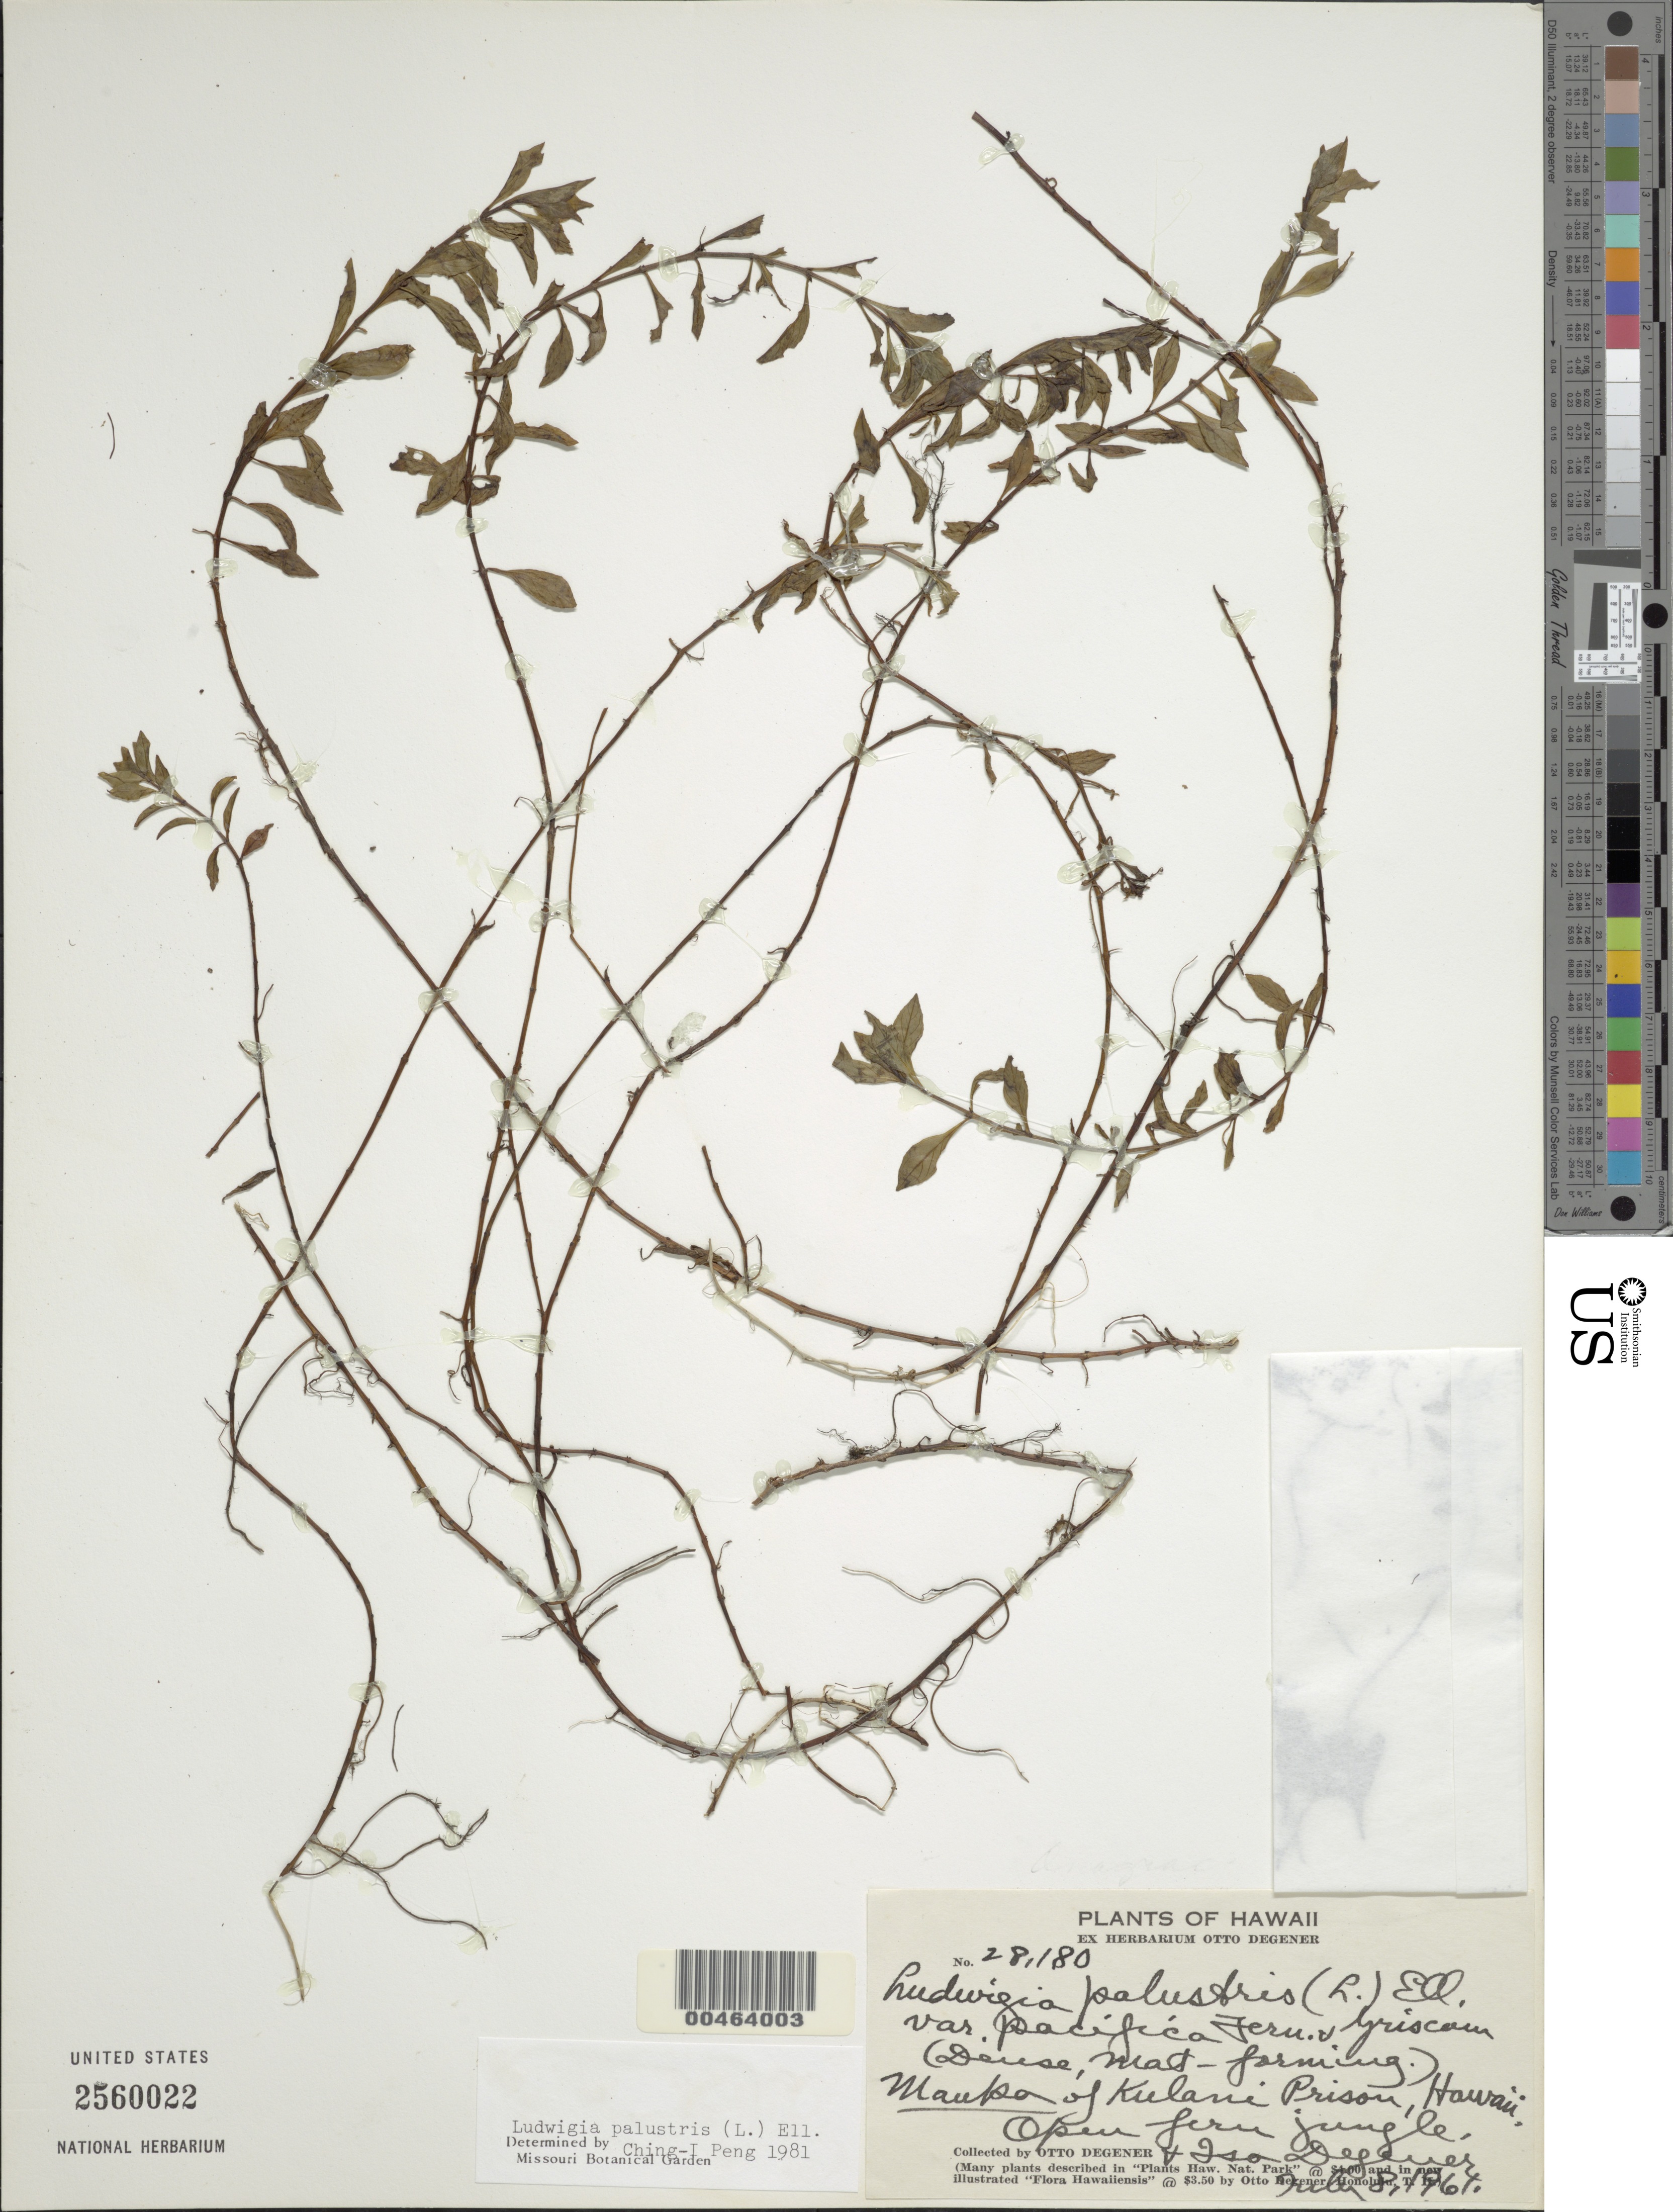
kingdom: Plantae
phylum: Tracheophyta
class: Magnoliopsida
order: Myrtales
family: Onagraceae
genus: Ludwigia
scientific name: Ludwigia palustris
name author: (L.) Elliott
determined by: Peng, C. I.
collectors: O. Degener & I. Degener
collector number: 28180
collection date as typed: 8 Jul 1964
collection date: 1964-07-08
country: United States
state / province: Hawaii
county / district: Hawaii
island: Hawaii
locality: Mauka of Kulani Prison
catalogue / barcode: US 2560022